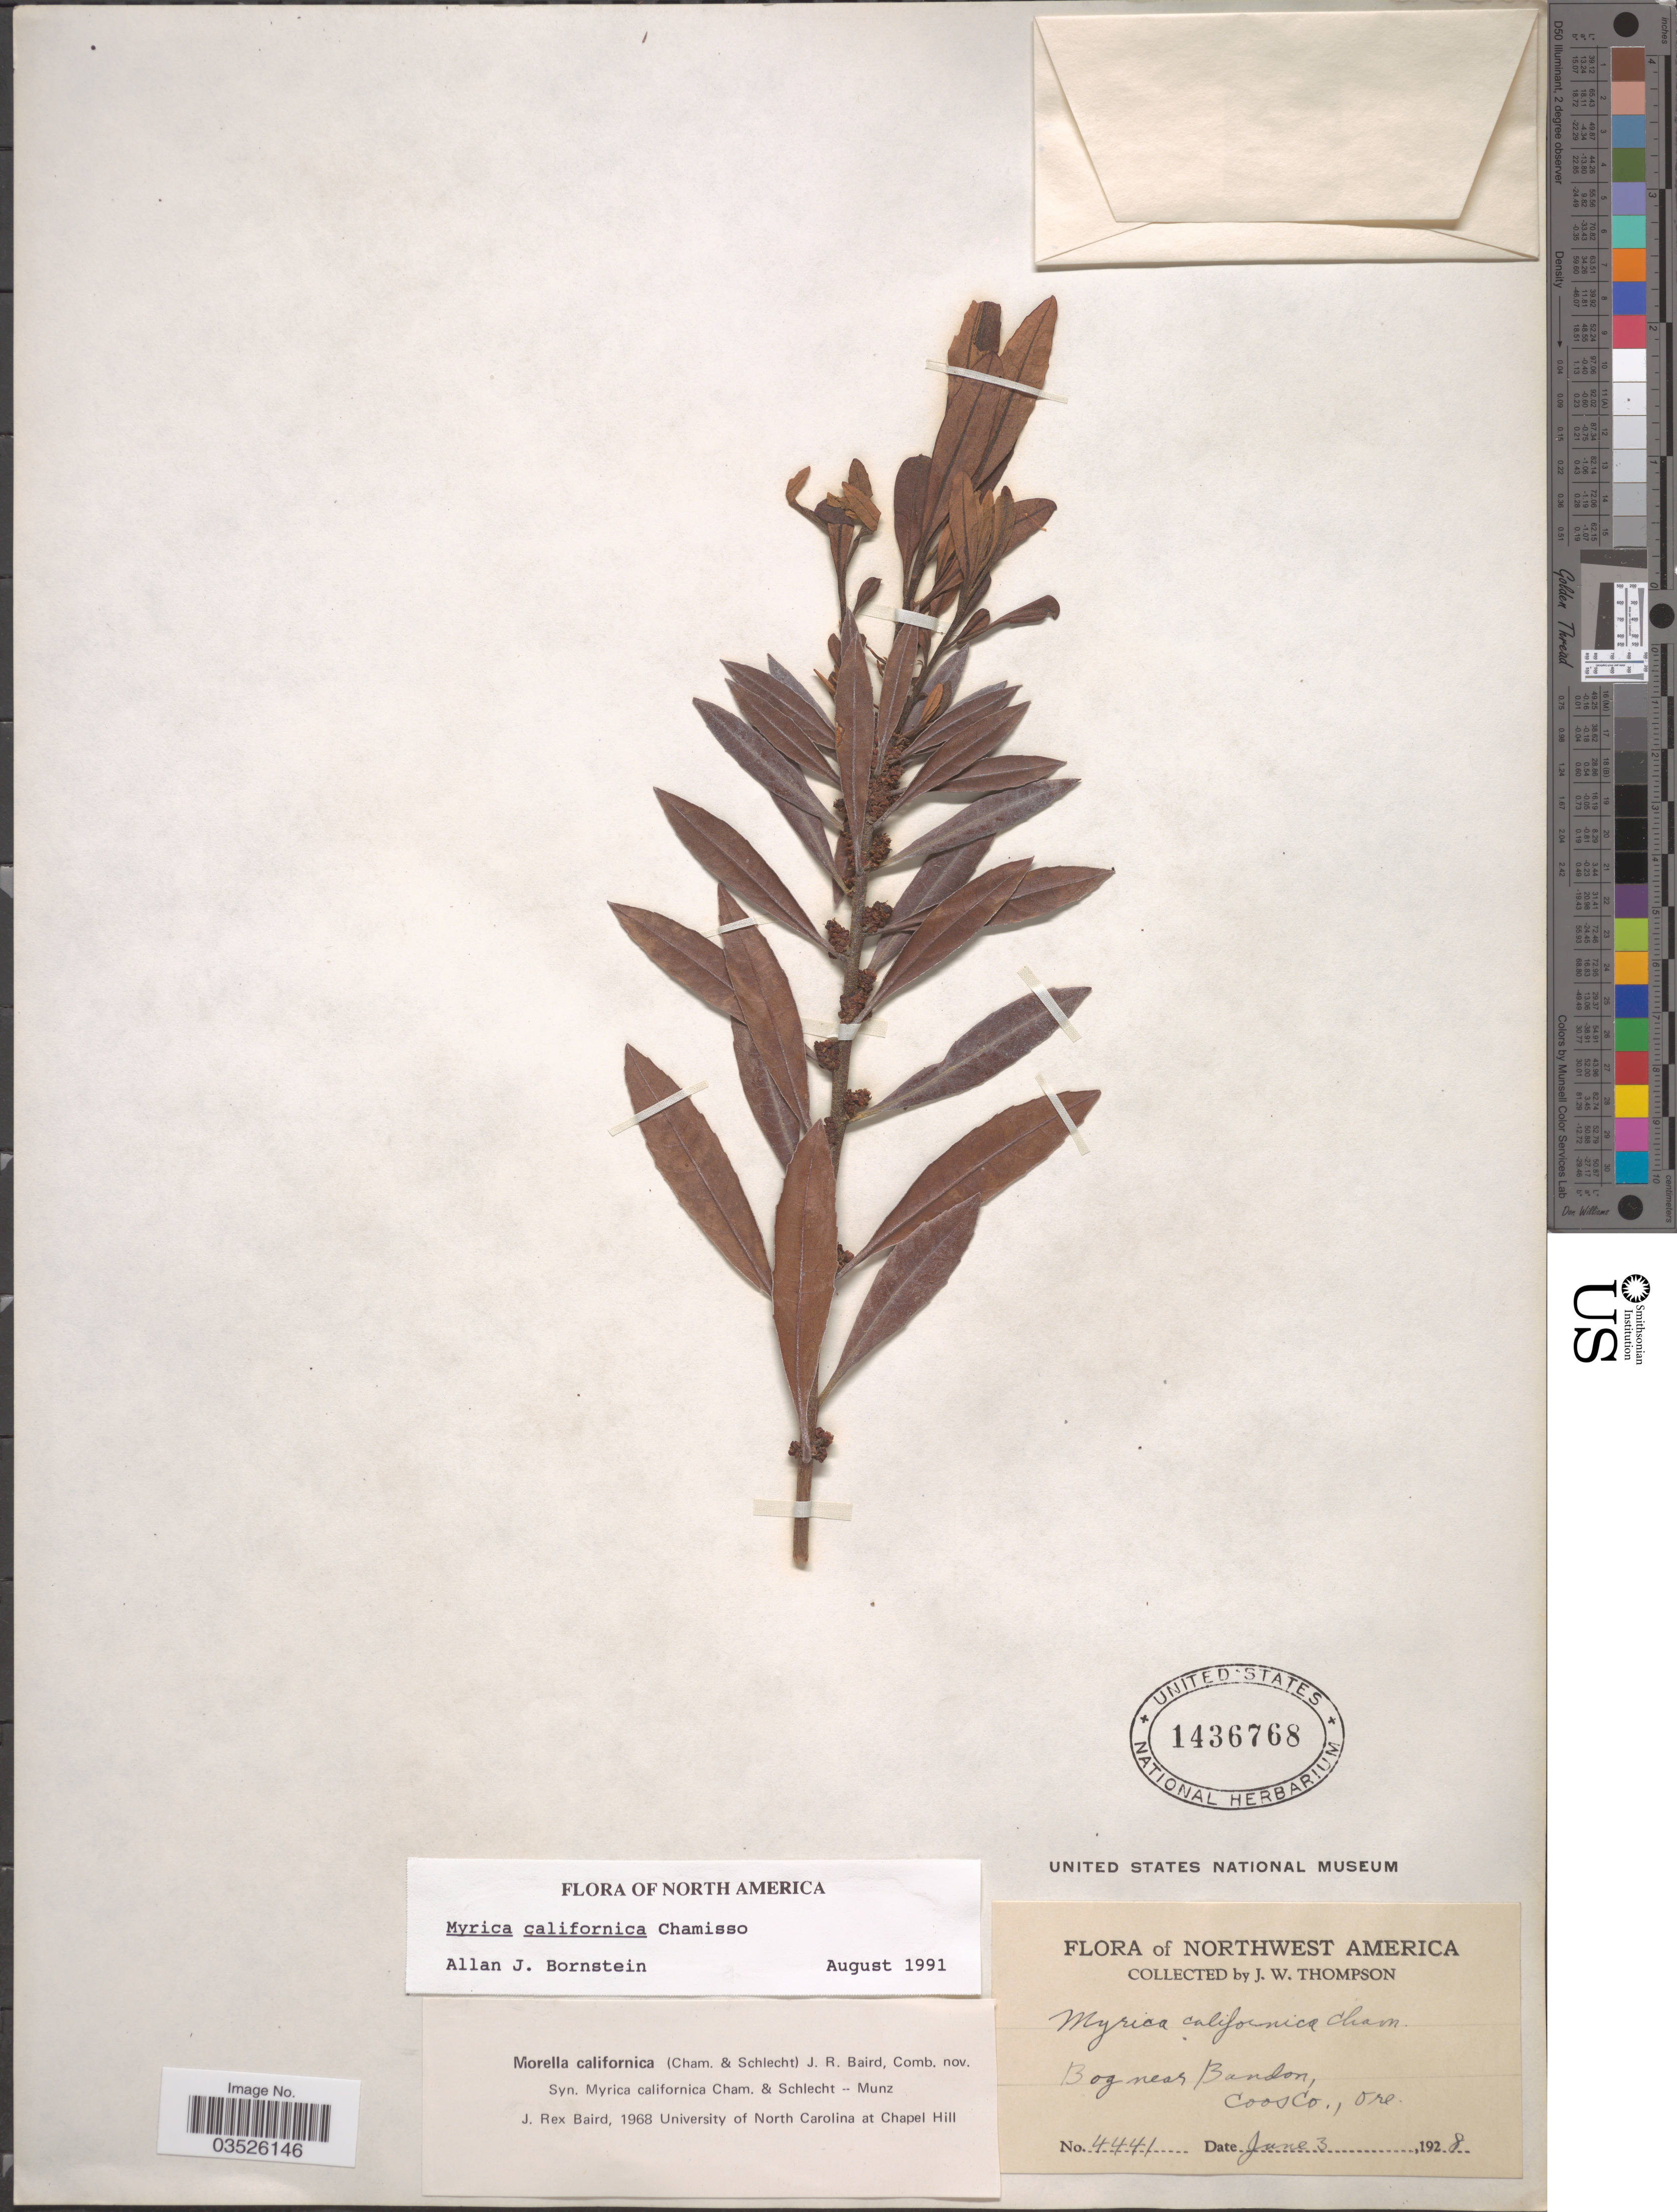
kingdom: Plantae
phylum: Tracheophyta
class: Magnoliopsida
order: Fagales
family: Myricaceae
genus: Morella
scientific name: Morella californica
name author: (Cham.) Wilbur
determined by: Strong, Mark T., (BOT), Smithsonian Institution - National Museum of Natural History (UNITED STATES)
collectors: J. Thompson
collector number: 4441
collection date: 1928-06-03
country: United States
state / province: Oregon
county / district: Coos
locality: Northwest America. Bog near Bandon, Coos Co.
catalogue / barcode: US 1436768